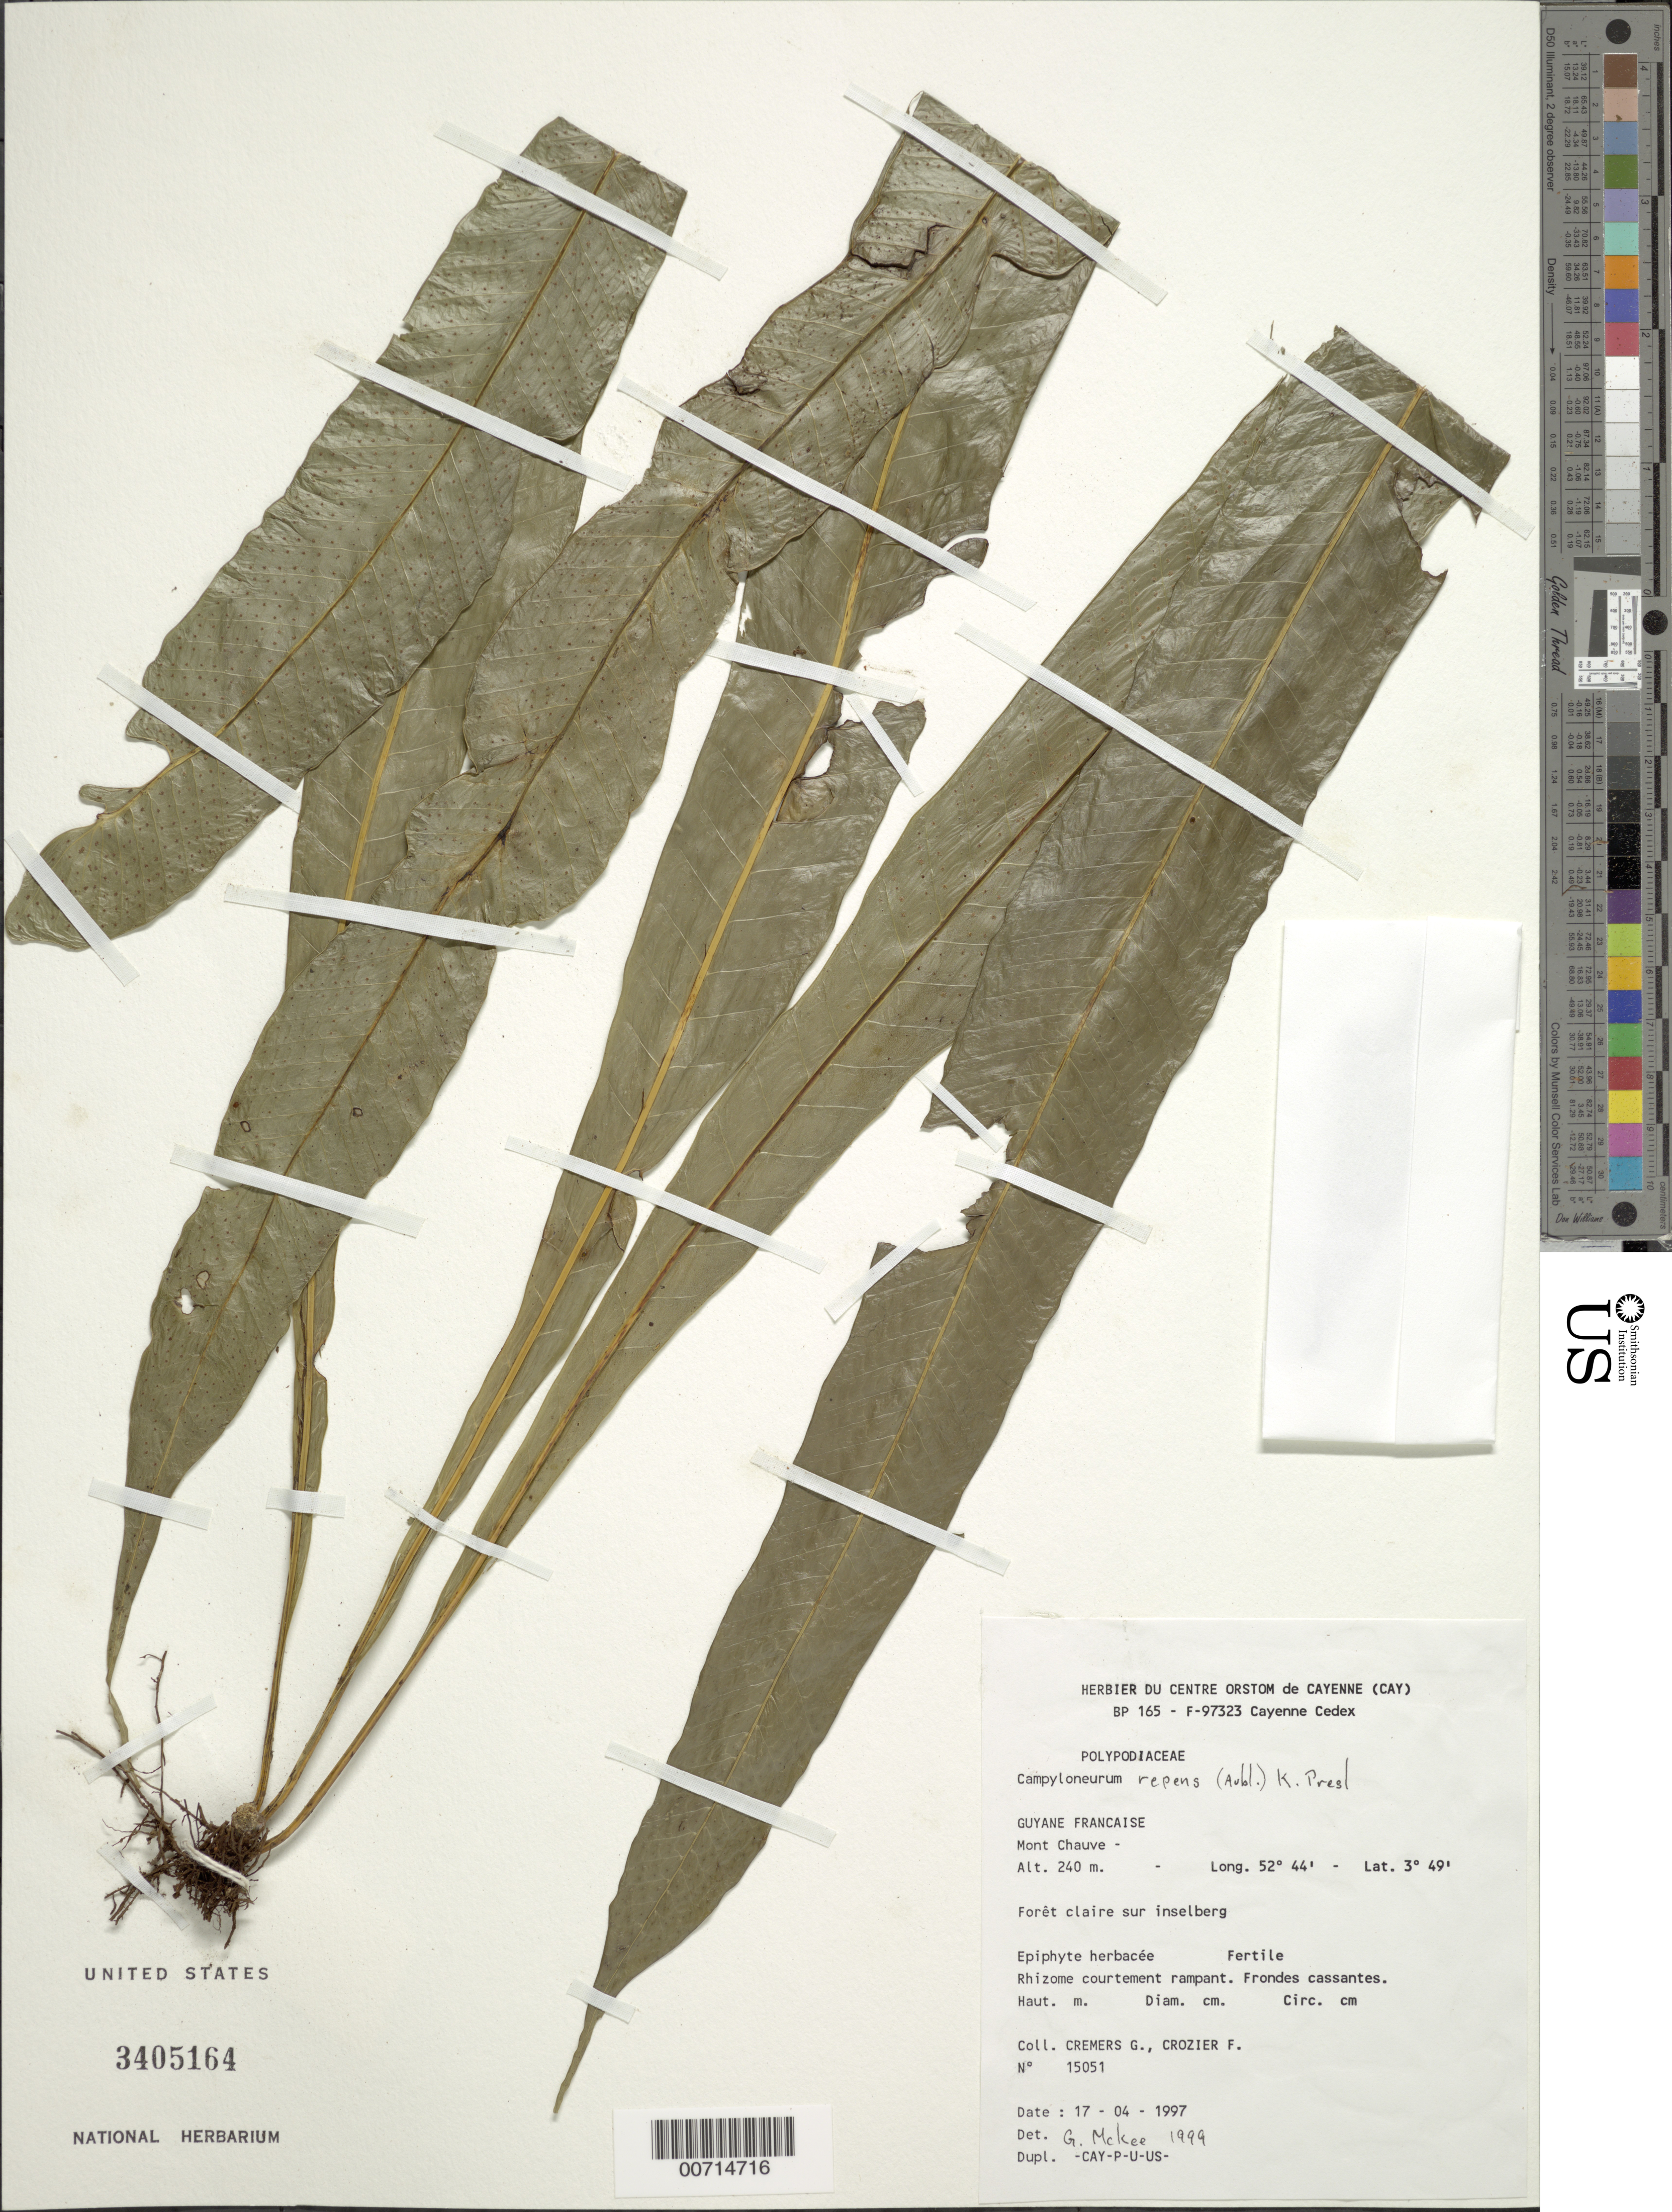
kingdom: Plantae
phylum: Tracheophyta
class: Polypodiopsida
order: Polypodiales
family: Polypodiaceae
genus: Campyloneurum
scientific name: Campyloneurum repens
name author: (Aubl.) C. Presl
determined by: McKee, G. S., (US), NMNH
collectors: G. Cremers & F. Crozier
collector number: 15051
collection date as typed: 17-Apr-97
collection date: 1997-04-17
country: French Guiana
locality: Mont Chauve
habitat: Forêt claire sur inselberg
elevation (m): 240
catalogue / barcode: US 3405164